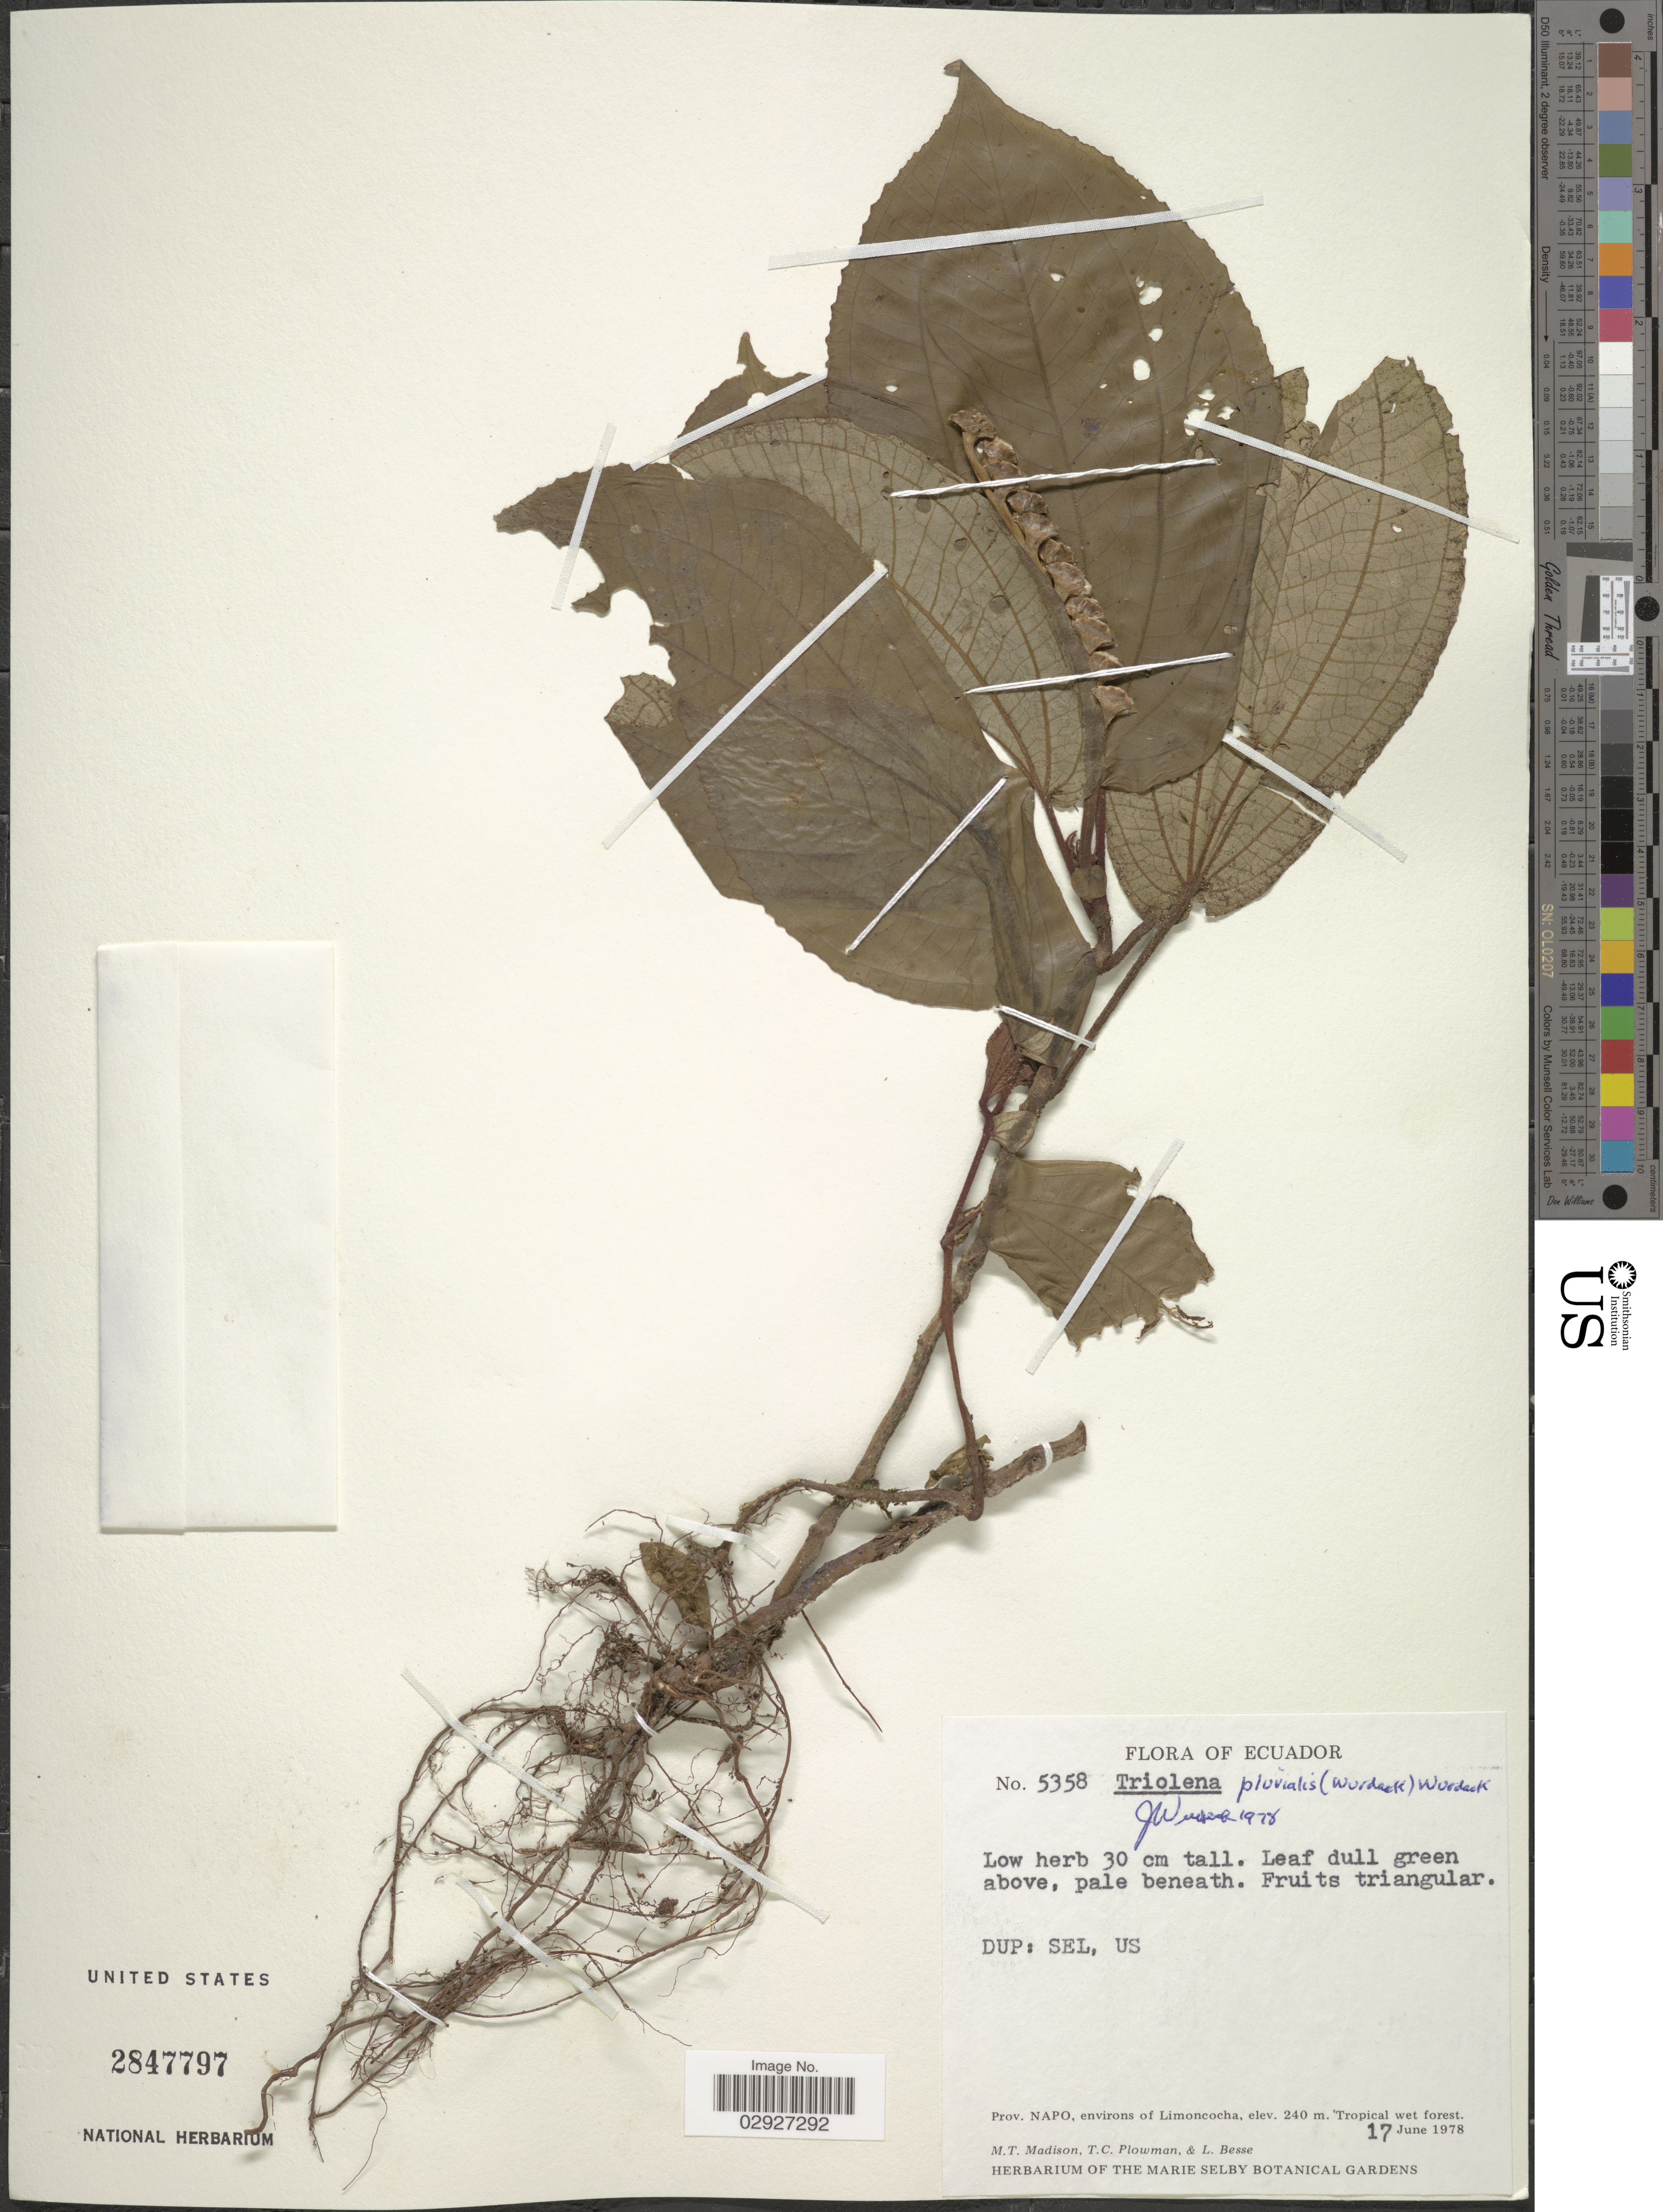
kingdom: Plantae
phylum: Tracheophyta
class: Magnoliopsida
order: Myrtales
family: Melastomataceae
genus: Triolena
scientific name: Triolena pluvialis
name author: (Wurdack) Wurdack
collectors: M. T. Madison, T. Plowman & L. Besse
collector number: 5358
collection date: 1978-06-17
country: Ecuador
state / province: Napo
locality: Prov. Napo, environs of Limoncocha.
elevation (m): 240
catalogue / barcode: US 2847797